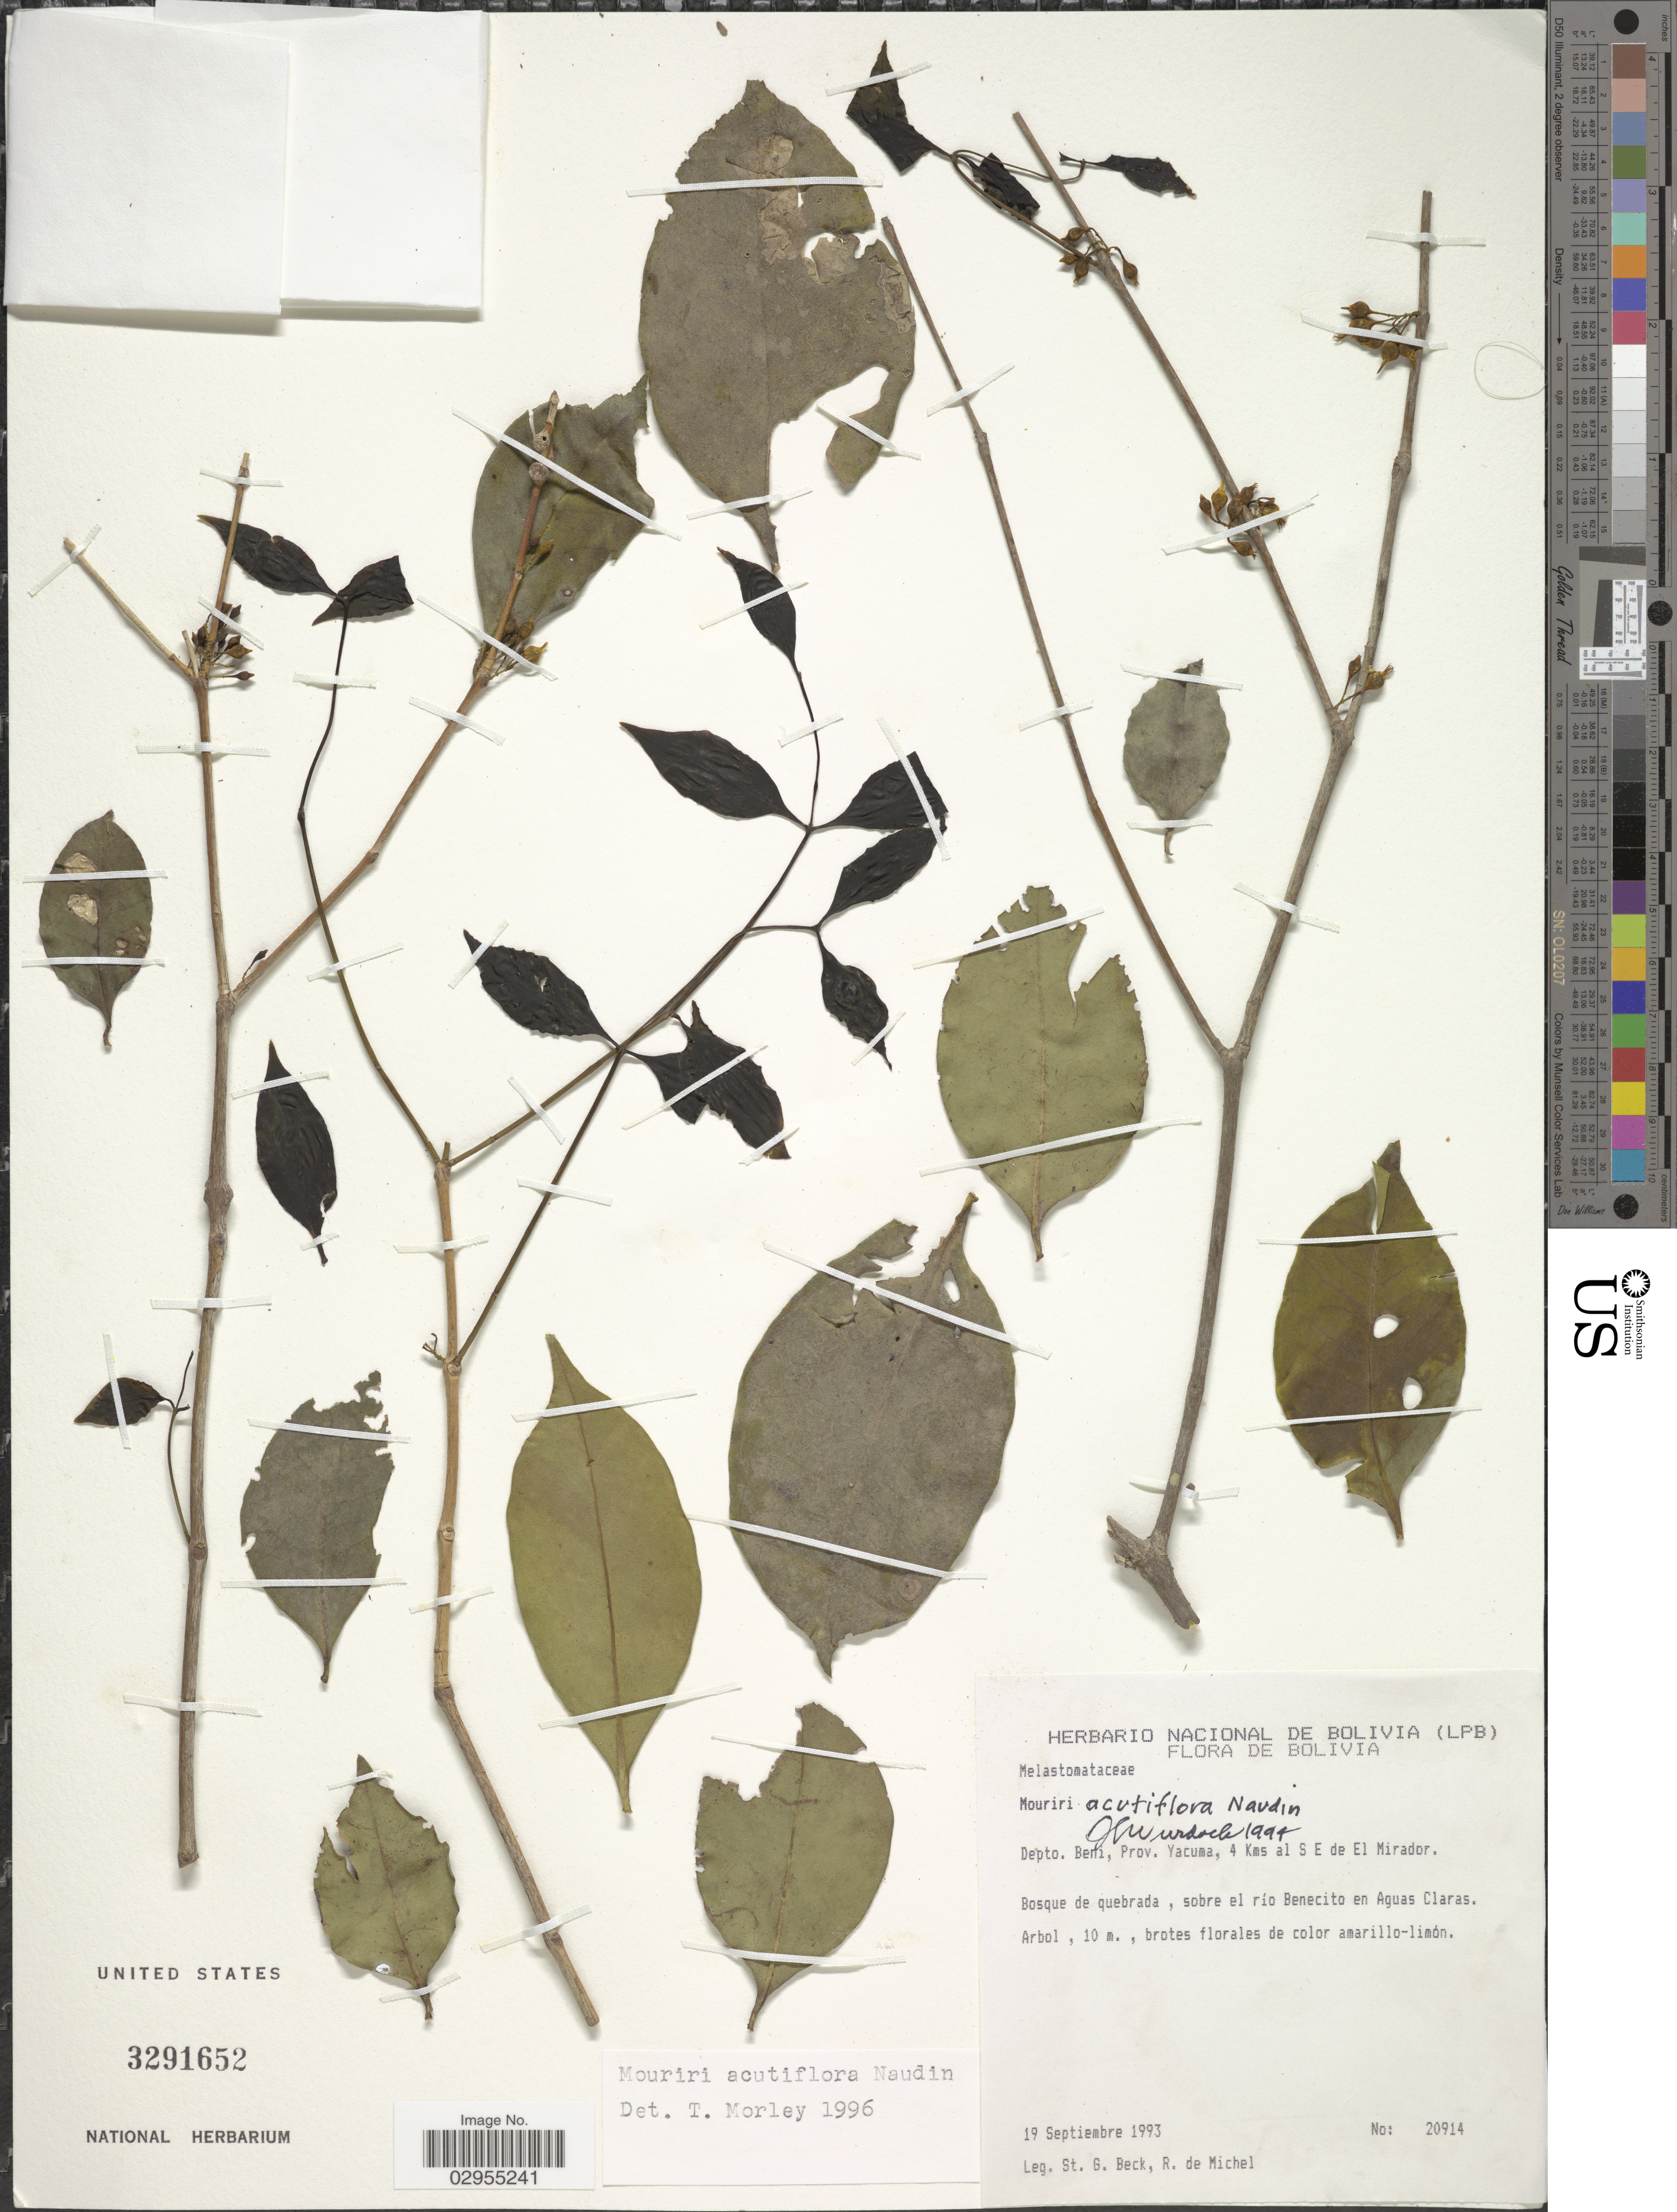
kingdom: Plantae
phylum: Tracheophyta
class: Magnoliopsida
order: Myrtales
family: Melastomataceae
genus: Mouriri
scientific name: Mouriri acutiflora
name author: Naudin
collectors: S. G. Beck & R. d. Michel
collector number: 20914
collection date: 1993-09-19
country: Bolivia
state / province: Beni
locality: Depto. Beni, Prov. Yacuma, 4 Kms al S E de El Mirador. Bosque de quebrada, sobre el río Benecito en Aguas Claras.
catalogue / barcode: US 3291652